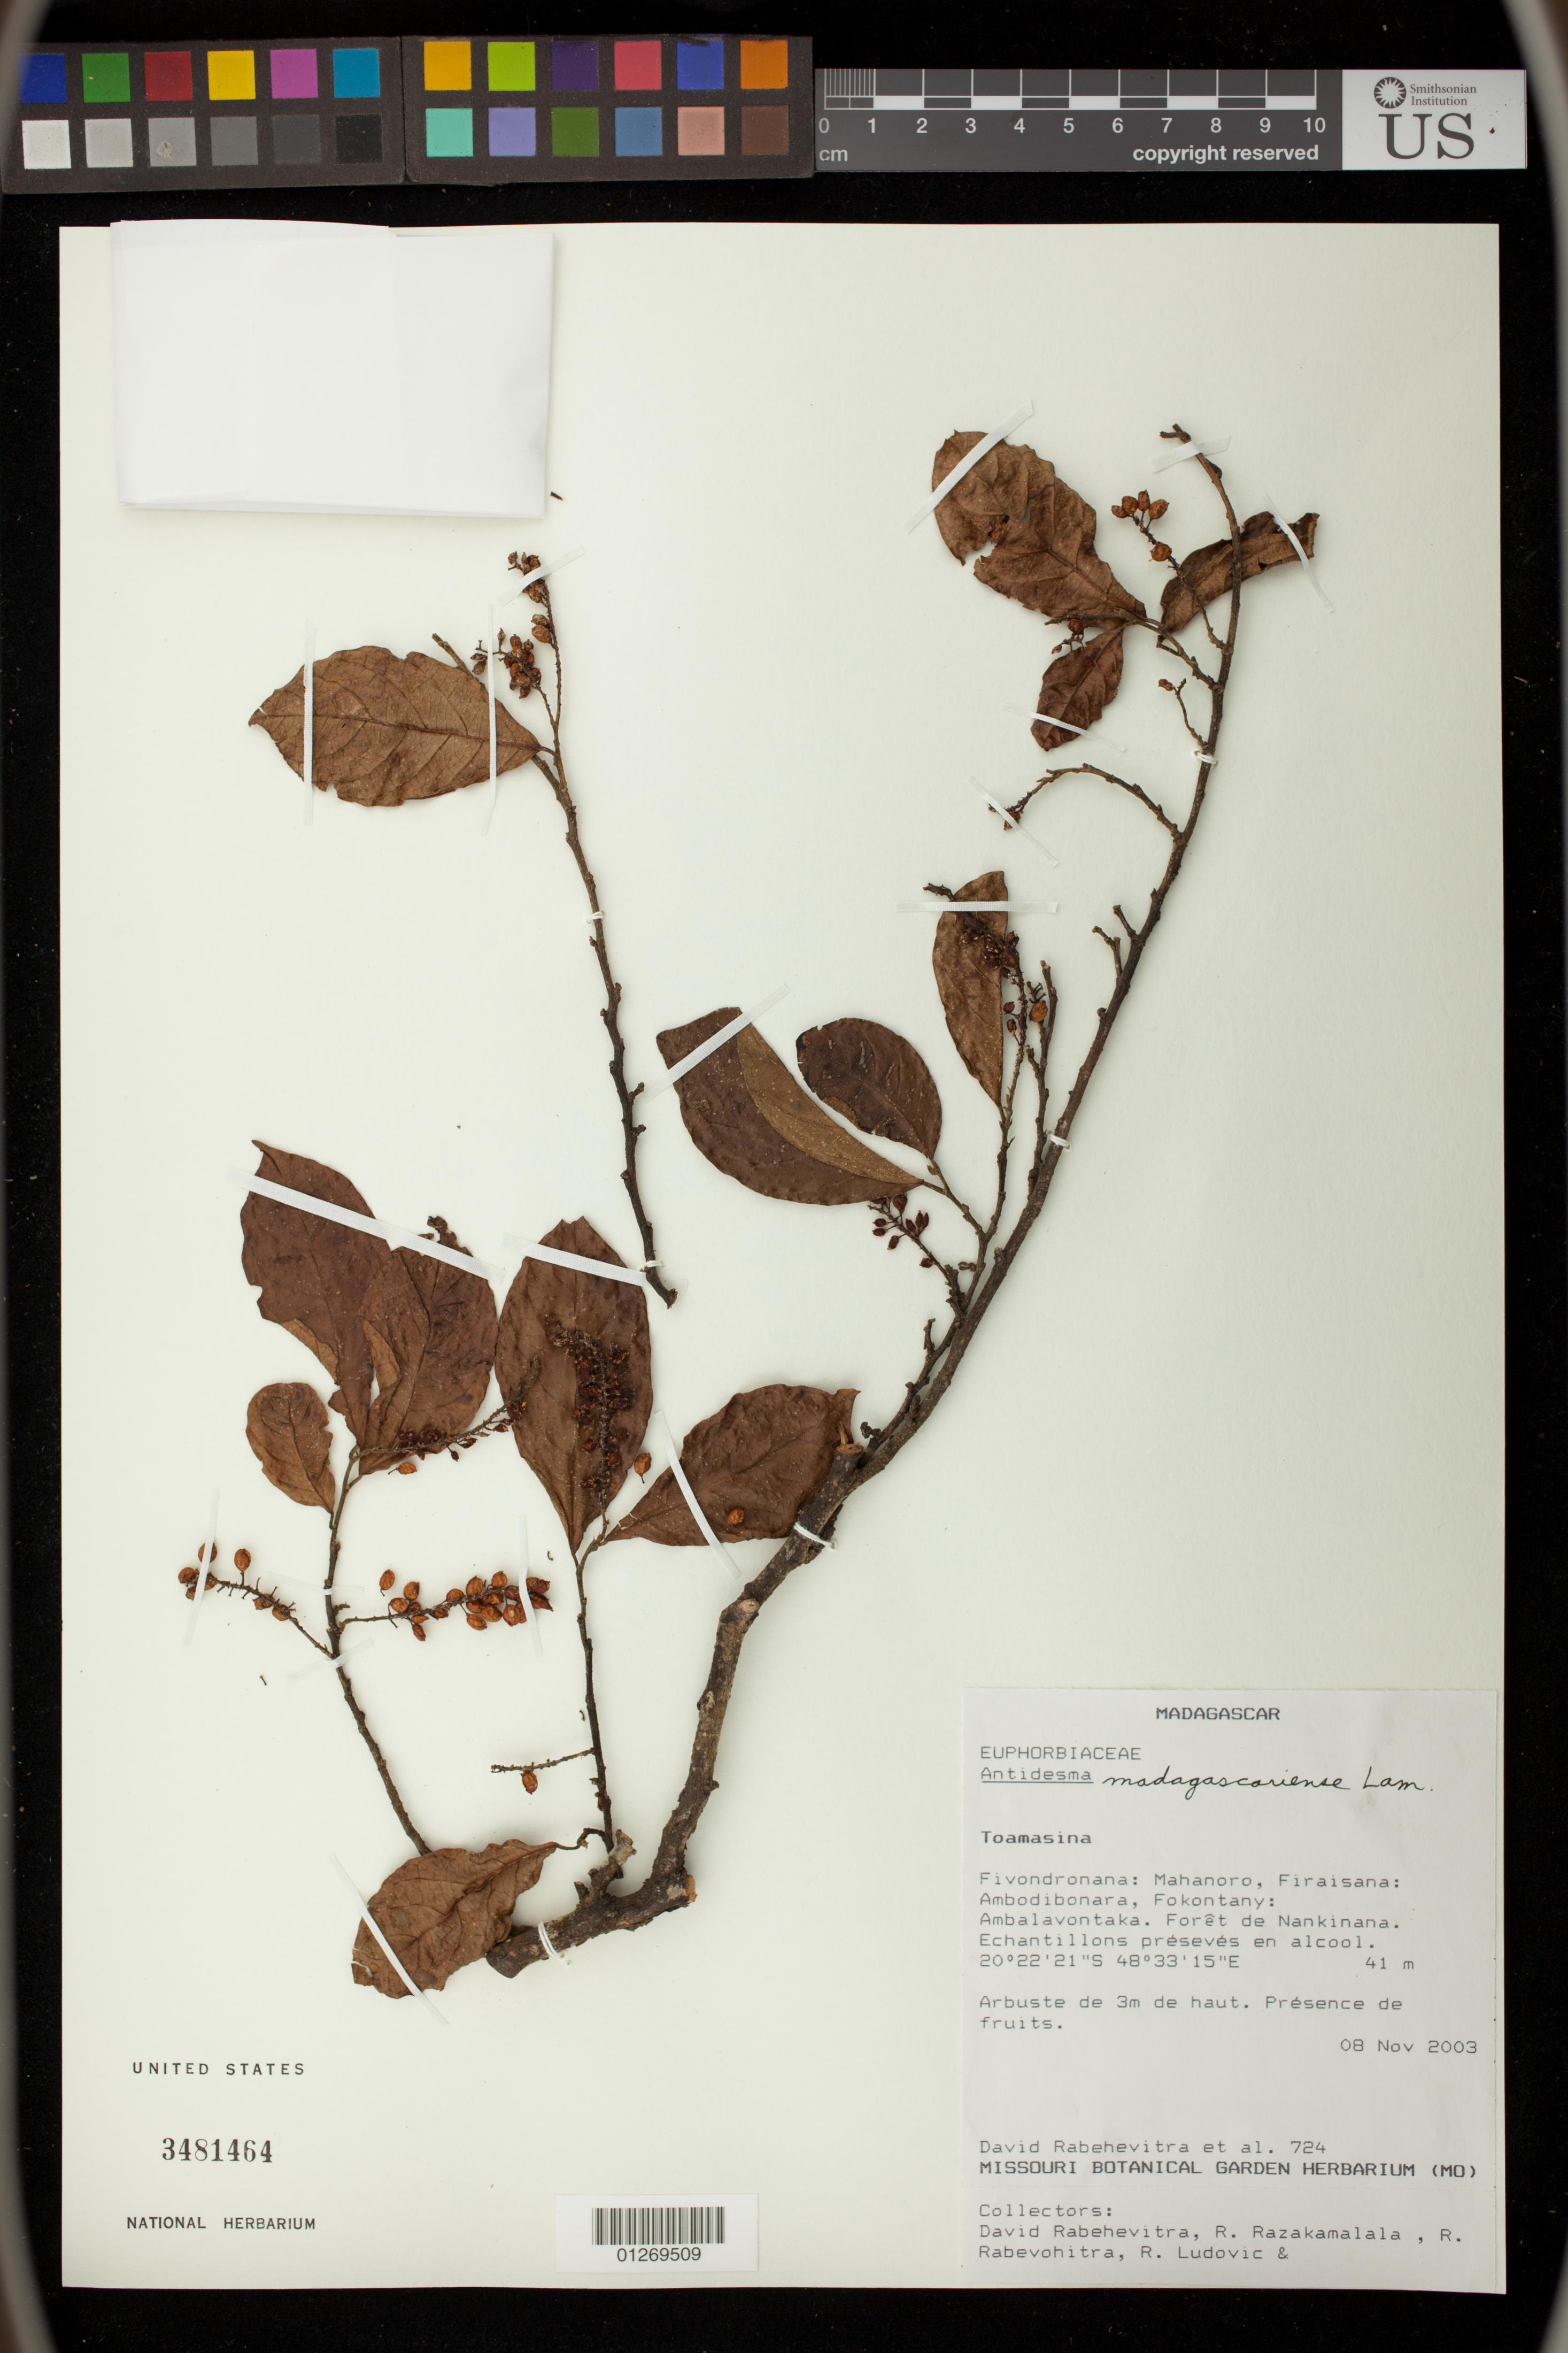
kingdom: Plantae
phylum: Tracheophyta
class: Magnoliopsida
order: Malpighiales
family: Phyllanthaceae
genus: Antidesma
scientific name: Antidesma madagascariense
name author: Lam.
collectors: D. Rabehevitra, R. Razakamalala, R. Rabevohitra & R. Ludovic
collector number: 724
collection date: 2003-11-08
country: Madagascar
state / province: Atsinanana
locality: Toamasina. Fivondroana: Mahanoro, Firaisana: Ambodibonara, Fokontany: Ambalavontaka. Foret de Nankinana.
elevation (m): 41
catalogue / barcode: US 3481464